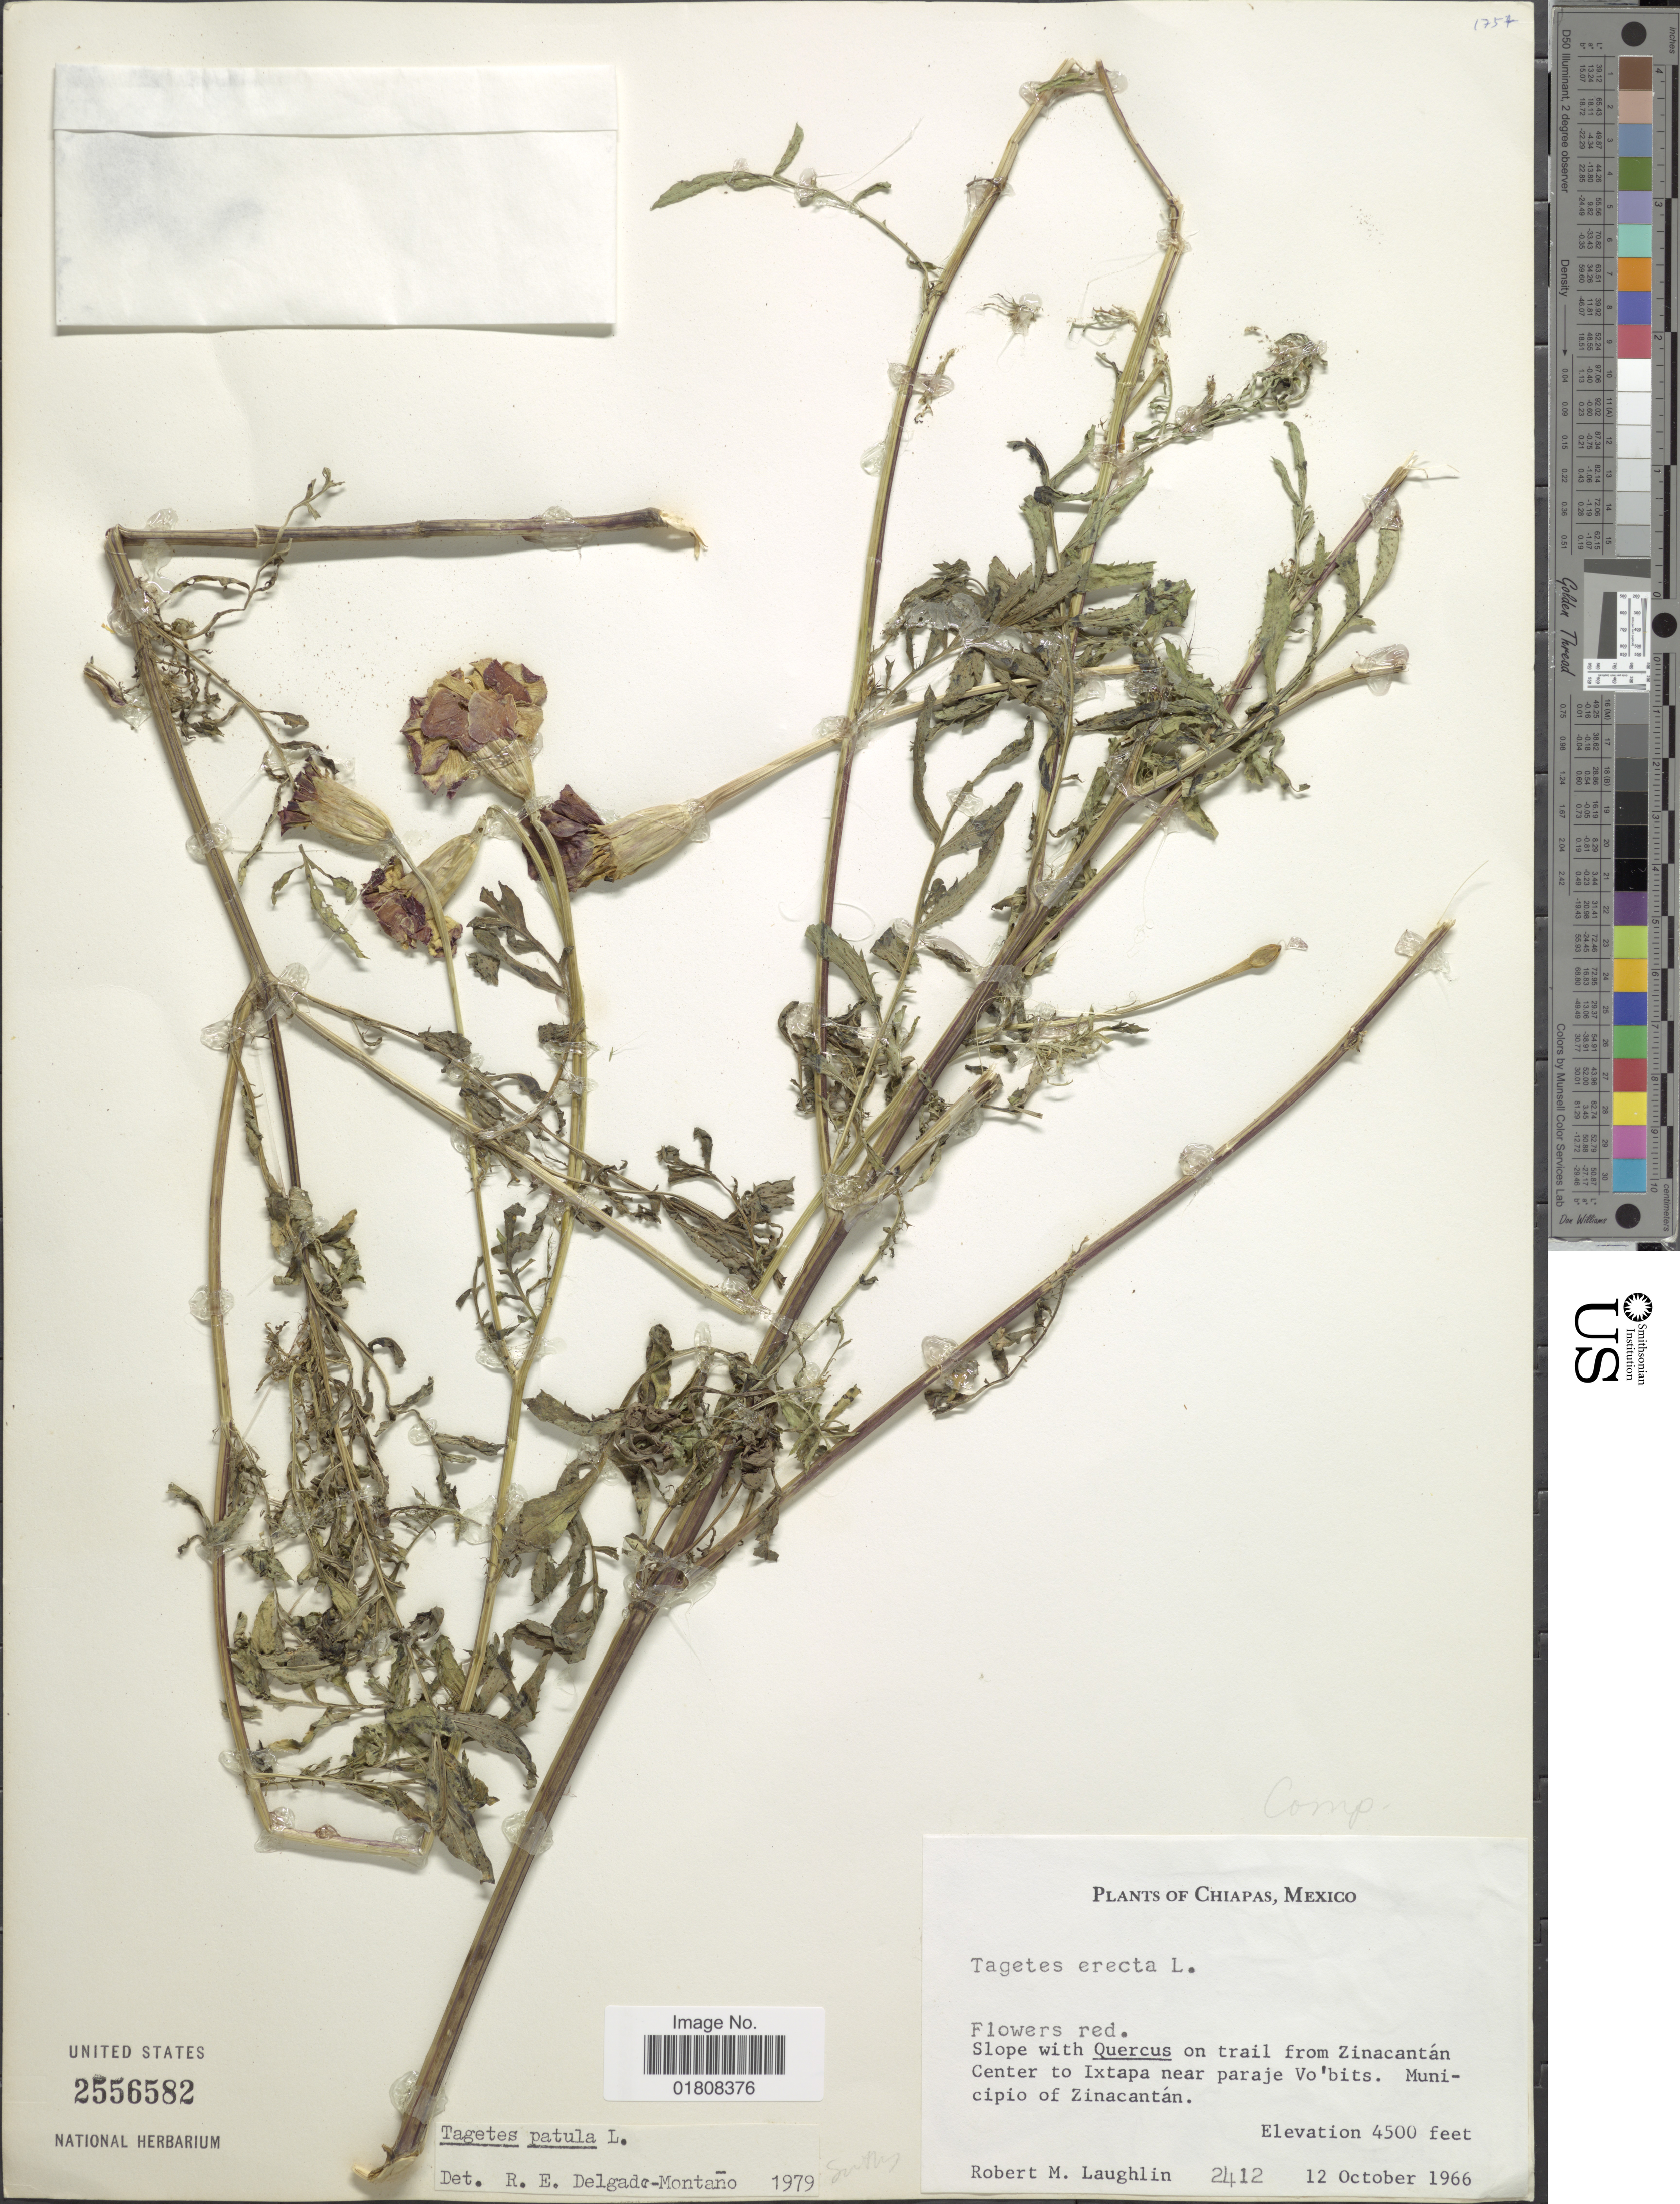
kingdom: Plantae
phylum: Tracheophyta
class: Magnoliopsida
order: Asterales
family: Asteraceae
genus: Tagetes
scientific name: Tagetes patula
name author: L.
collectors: R. M. Laughlin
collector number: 2412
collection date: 1966-10-12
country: Mexico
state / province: Chiapas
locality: Trail from Zinacantan Center to Ixtapa near paraje Vo'bits, Municipio of Zinacantan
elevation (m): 1372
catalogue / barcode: US 2556582